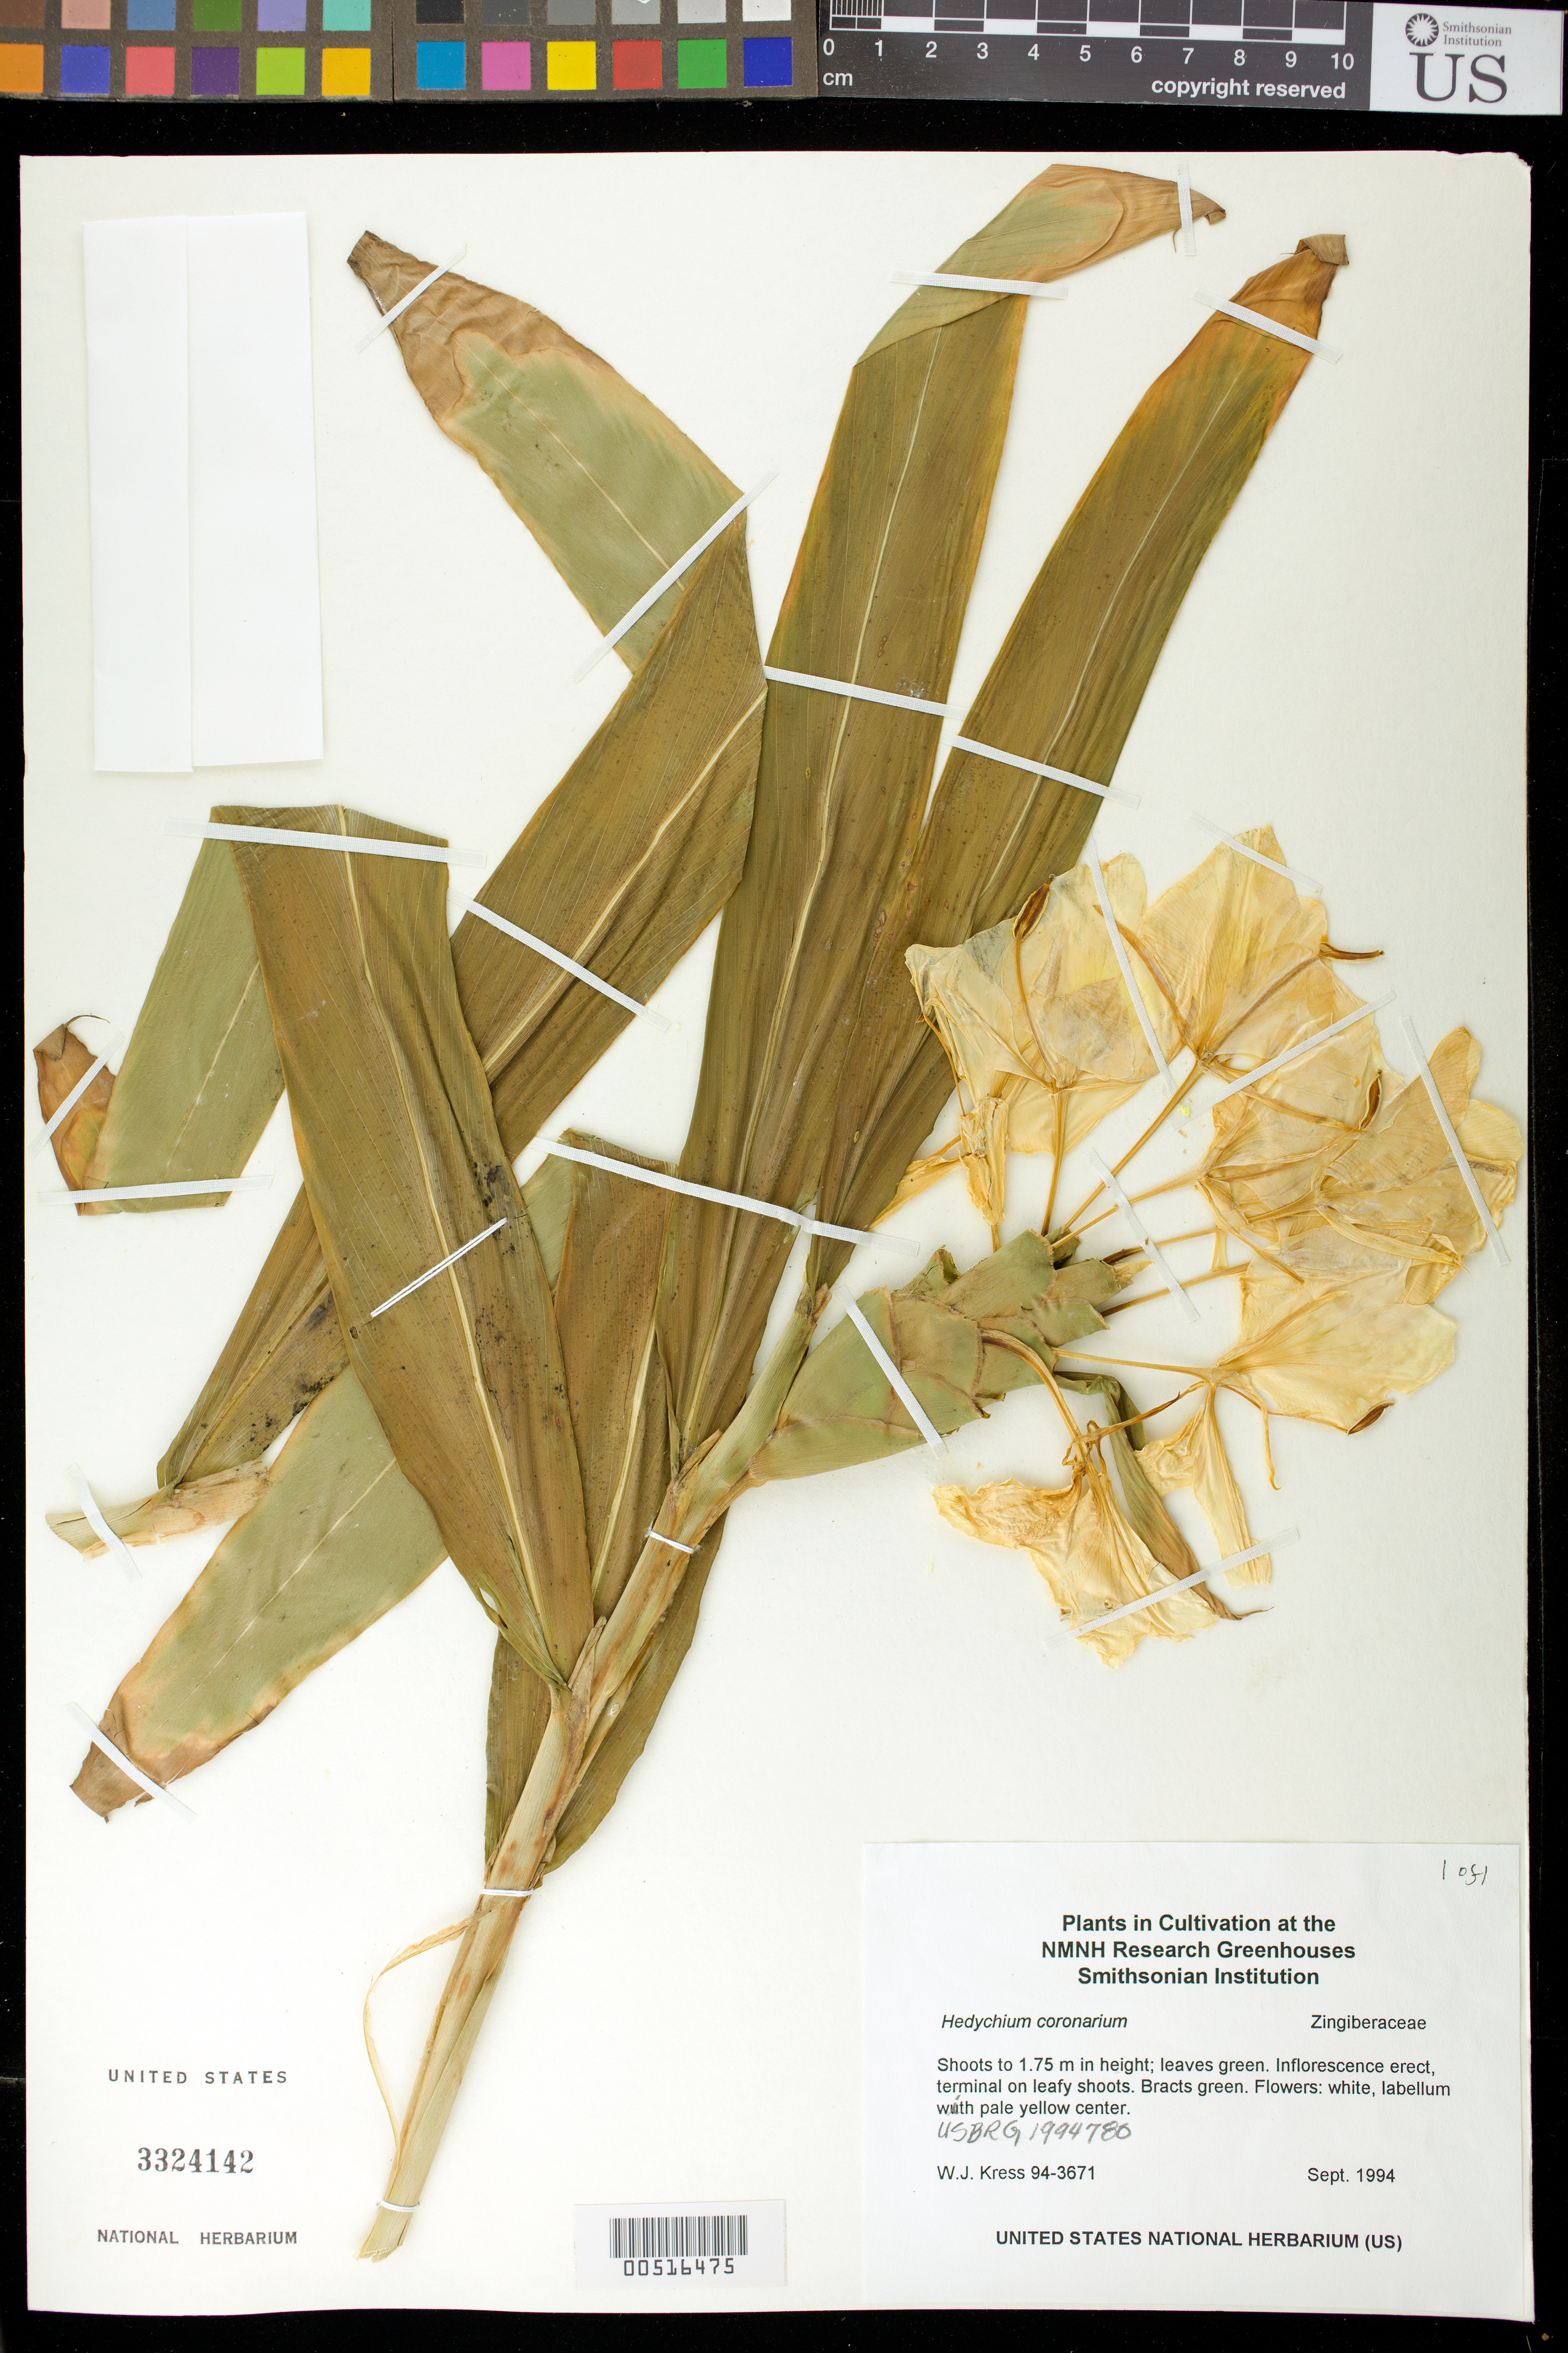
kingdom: Plantae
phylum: Tracheophyta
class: Liliopsida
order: Zingiberales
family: Zingiberaceae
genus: Hedychium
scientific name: Hedychium coronarium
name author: J. Koenig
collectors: W. J. Kress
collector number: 94-3671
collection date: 1994-09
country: United States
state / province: Maryland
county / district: Prince George's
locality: NMNH Botany Research Greenhouses. Suitland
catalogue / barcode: US 3324142